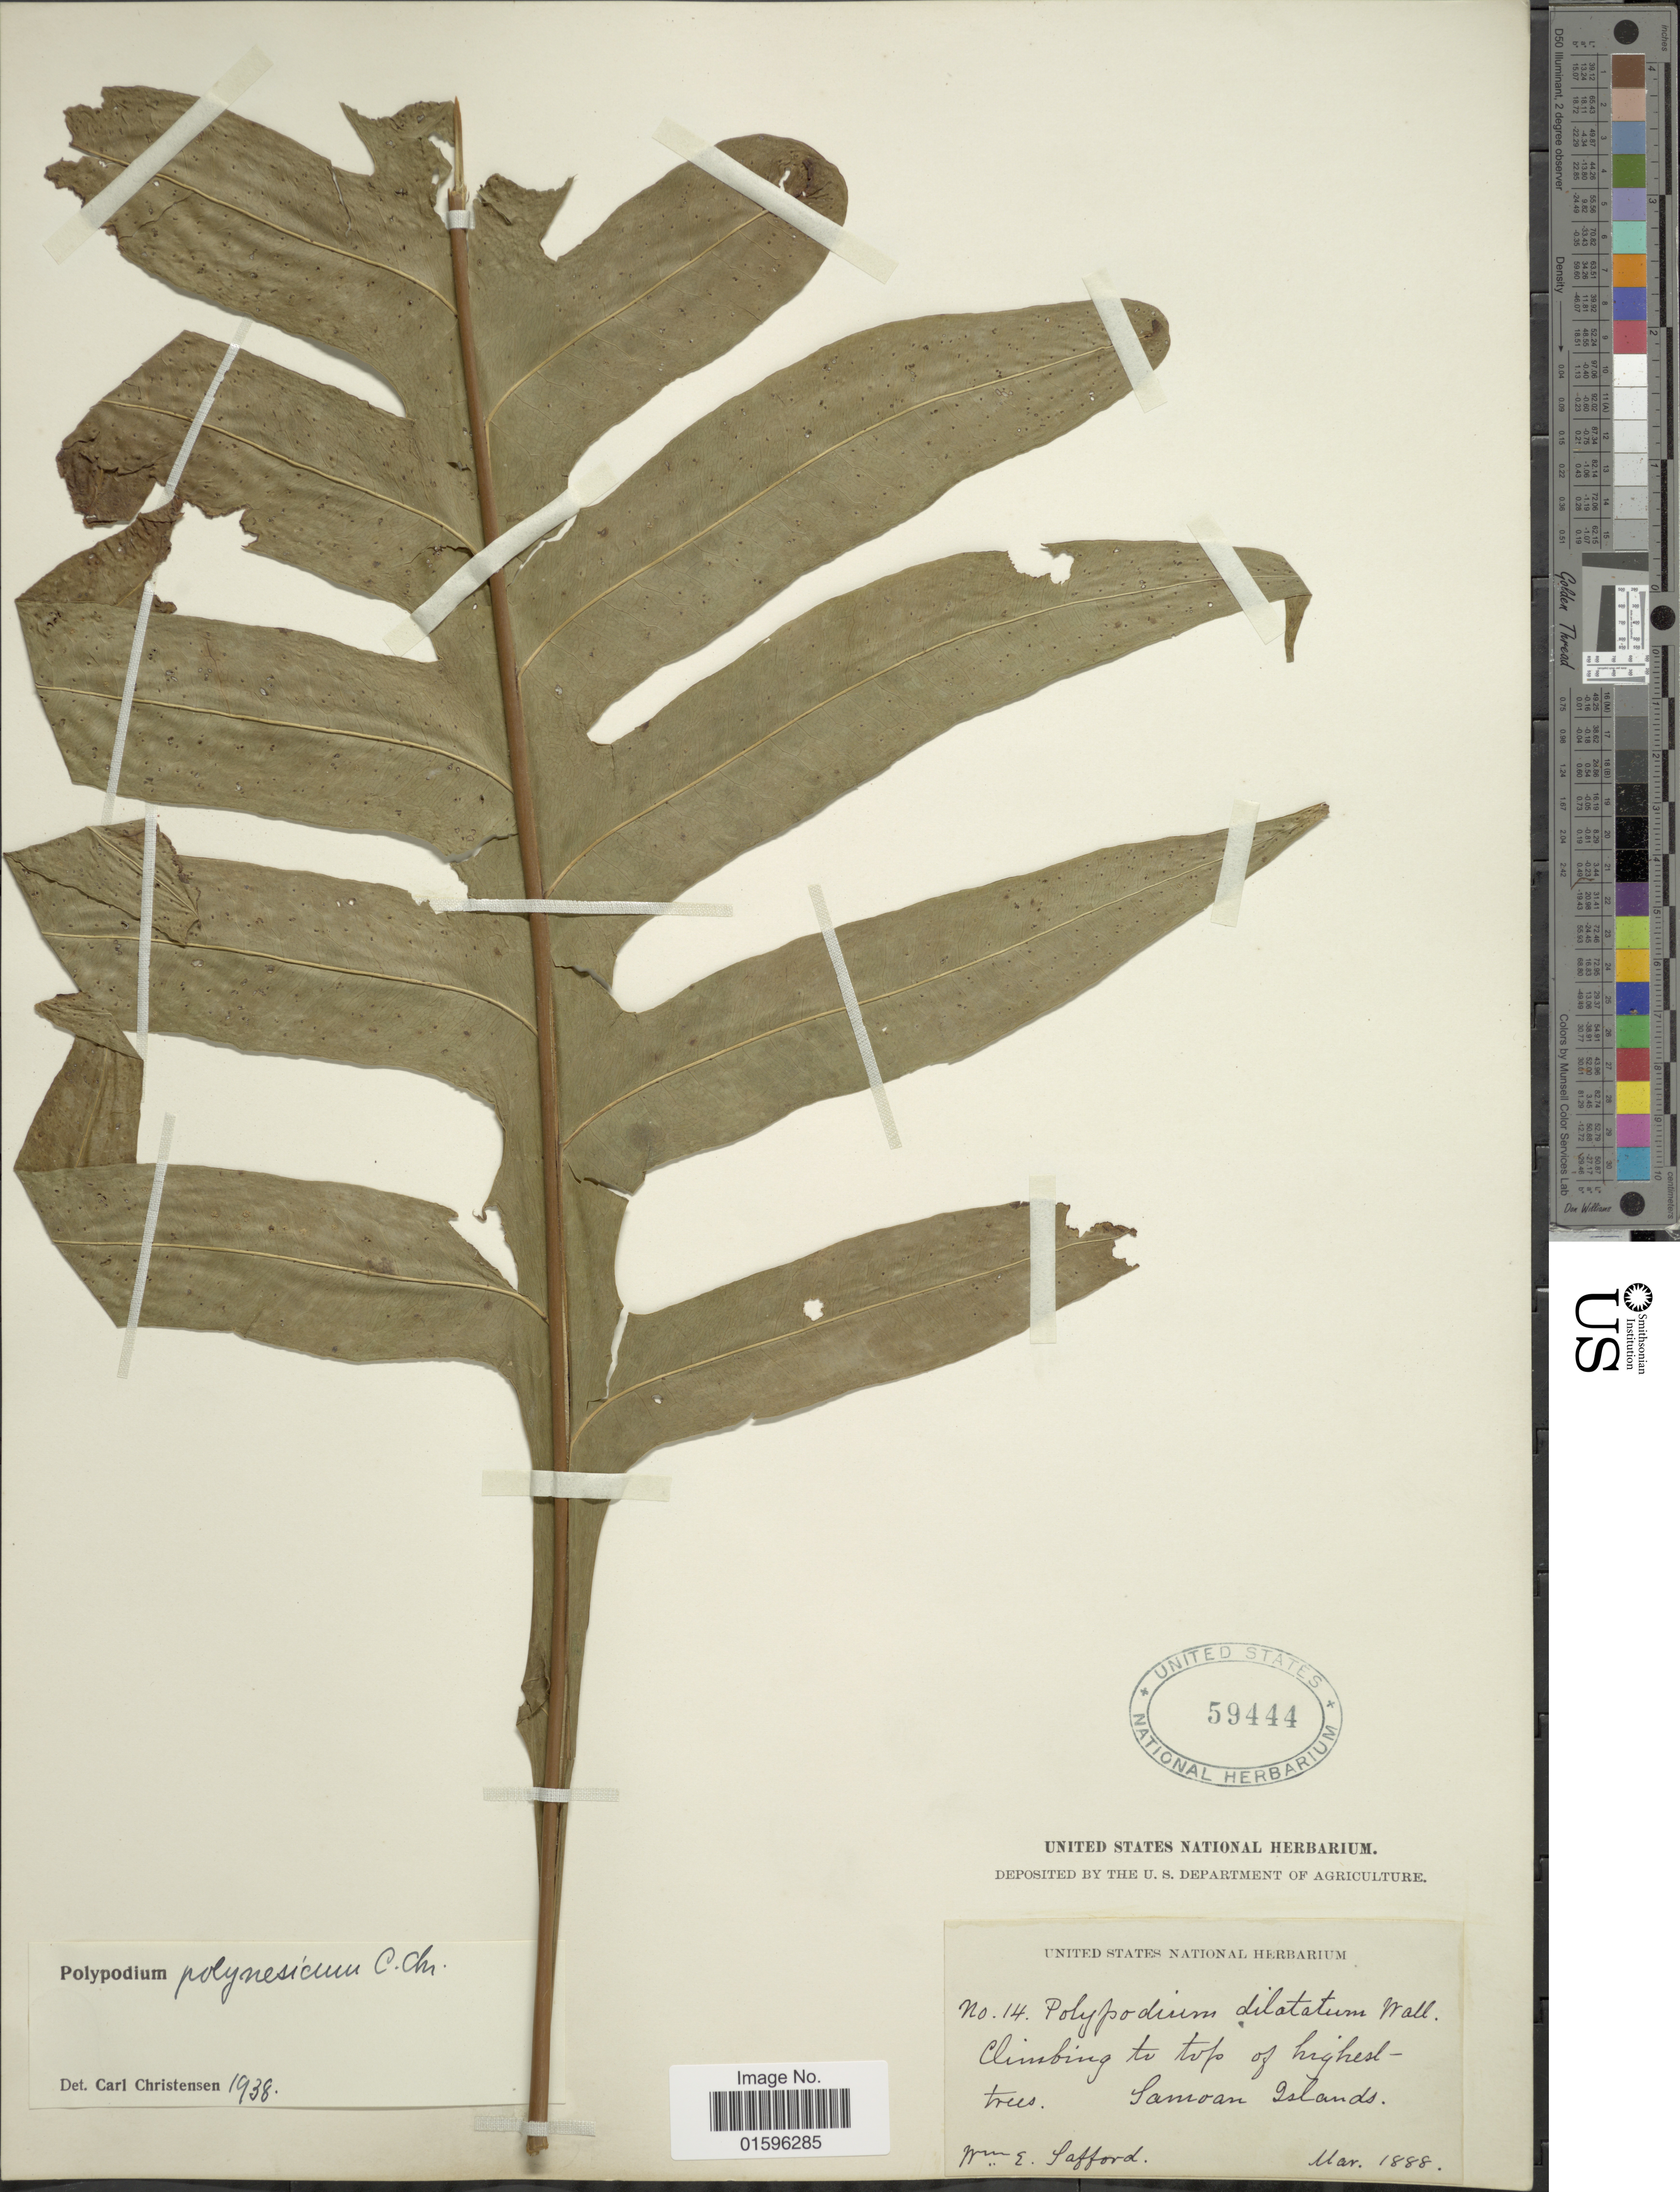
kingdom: Plantae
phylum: Tracheophyta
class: Polypodiopsida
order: Polypodiales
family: Polypodiaceae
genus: Polypodium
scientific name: Polypodium polynesicum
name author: C. Chr.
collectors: W. E. Safford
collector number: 14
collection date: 1888-03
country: Samoa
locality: Samoan Islands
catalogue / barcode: US 59444